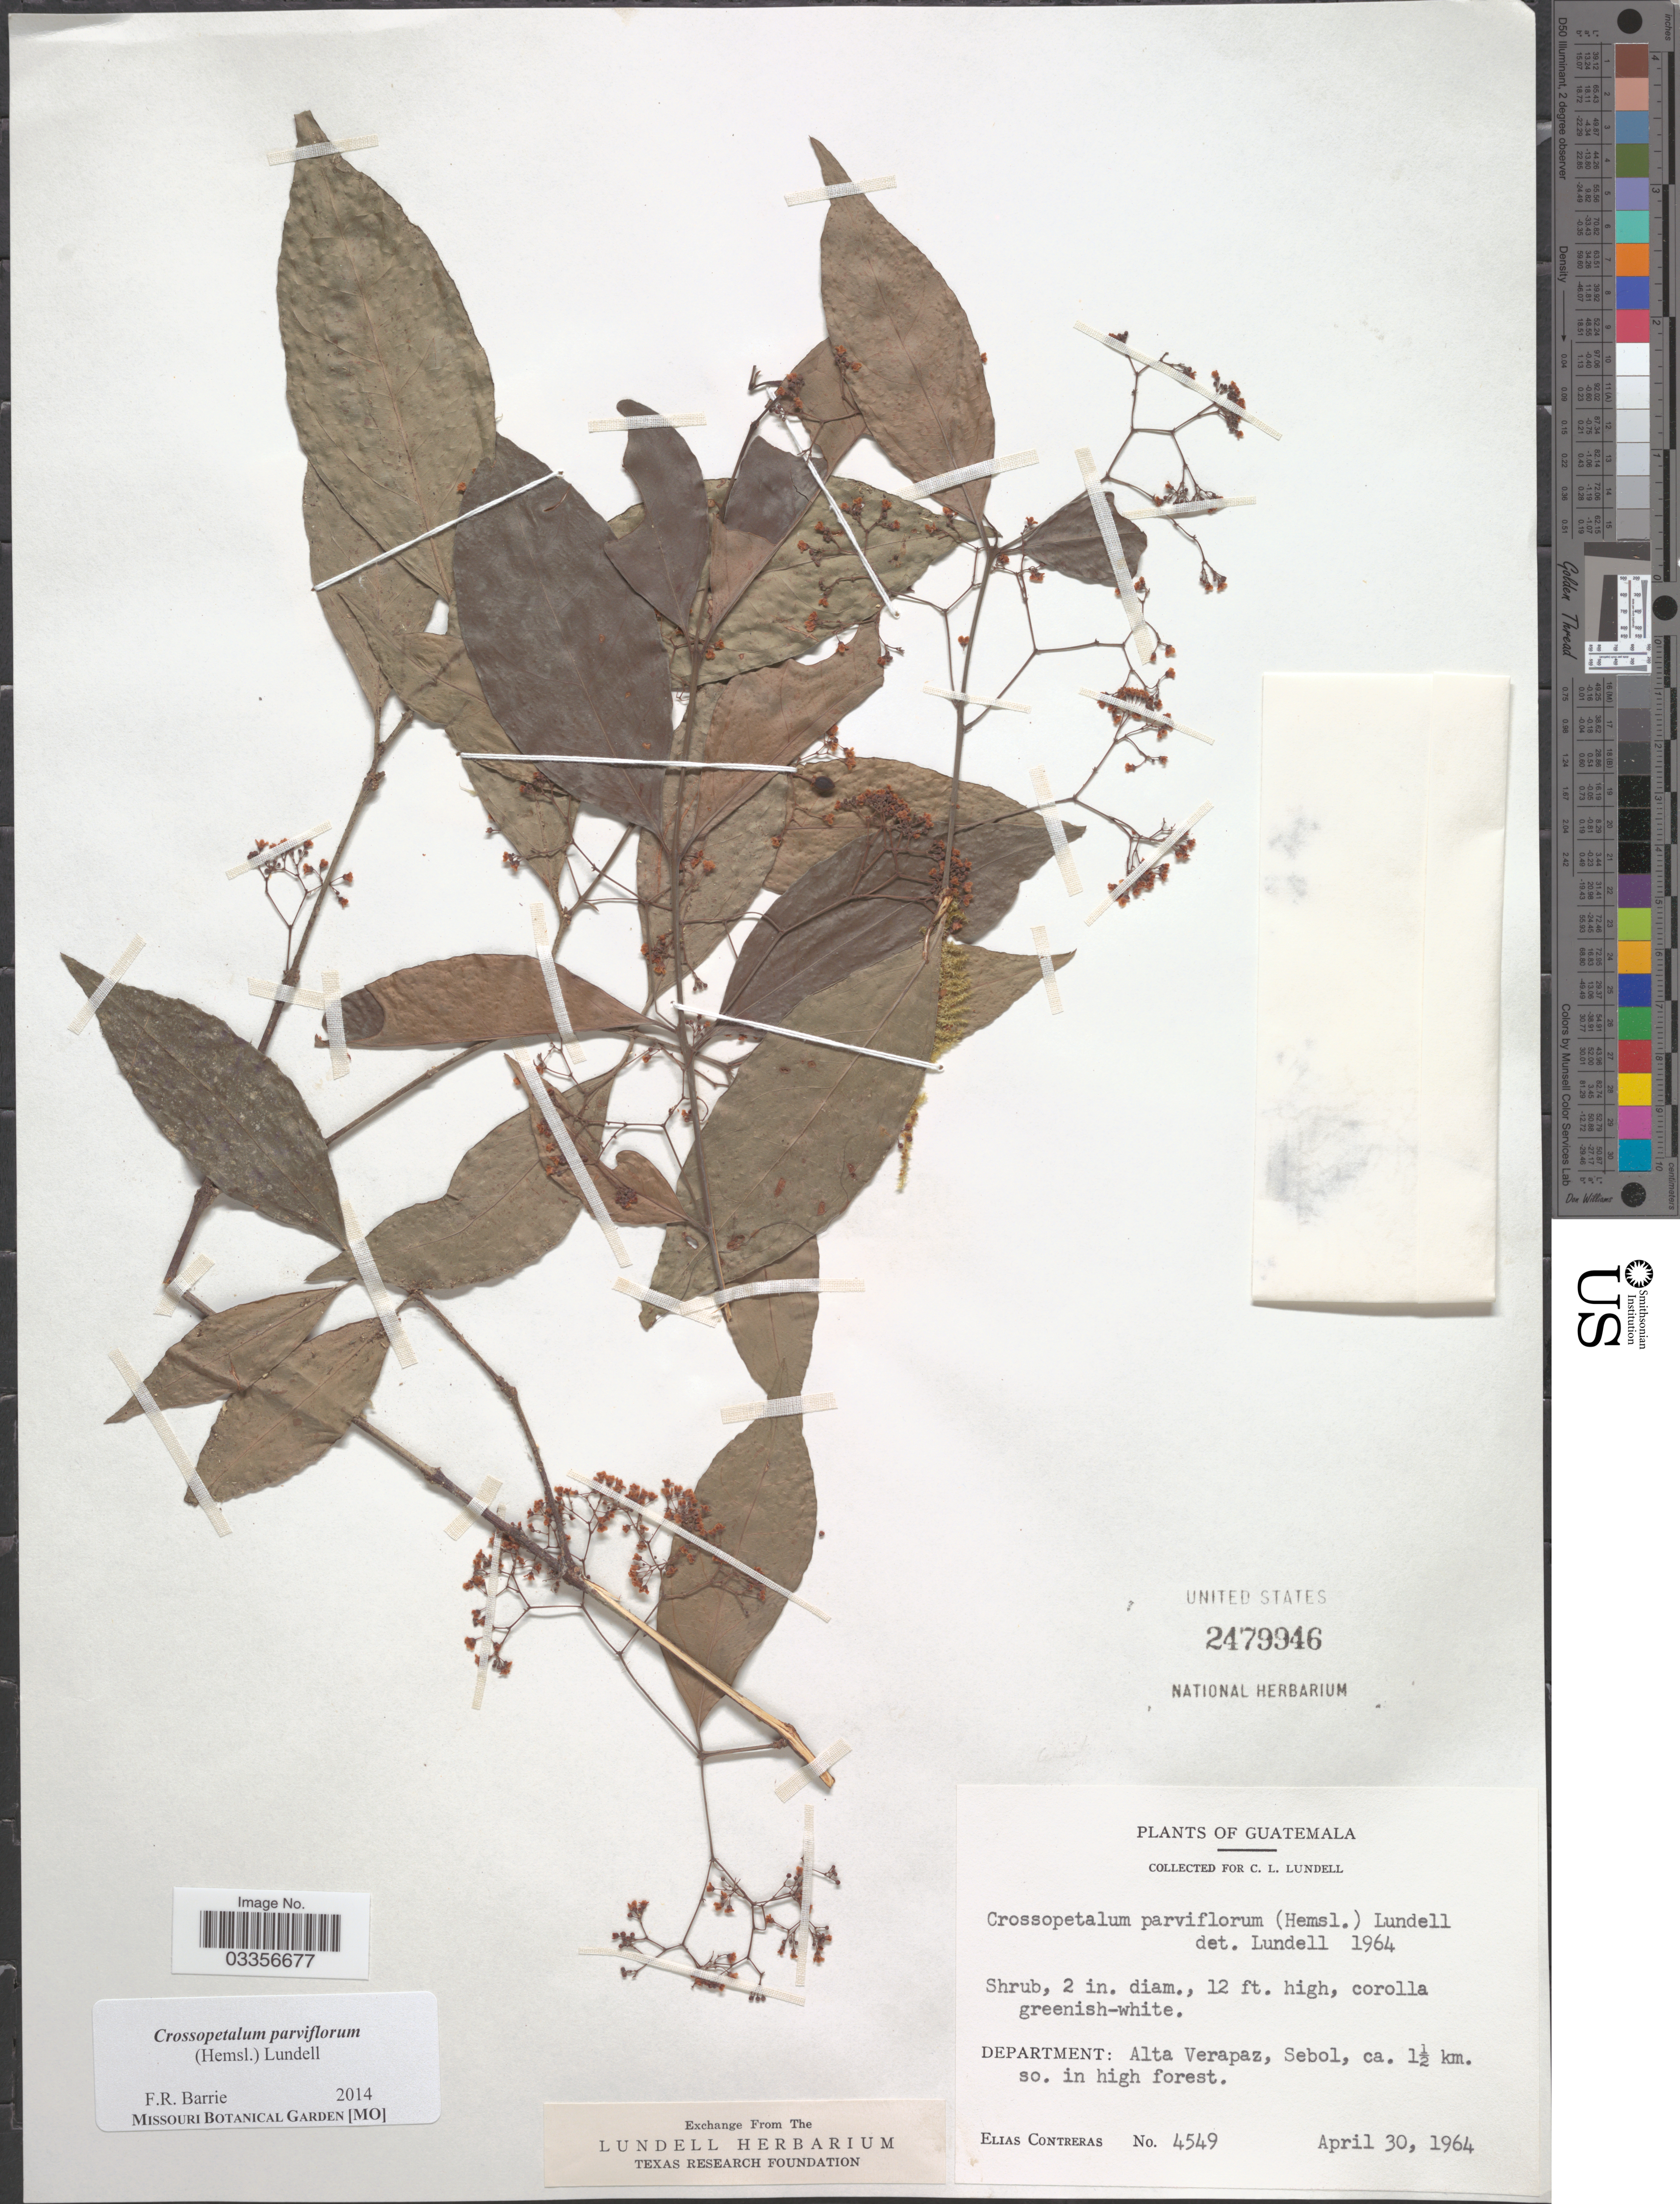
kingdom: Plantae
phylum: Tracheophyta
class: Magnoliopsida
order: Celastrales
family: Celastraceae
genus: Crossopetalum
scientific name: Crossopetalum parviflorum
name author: L.O. Williams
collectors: E. Contreras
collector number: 4549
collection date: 1964-04-30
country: Guatemala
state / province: Alta Verapaz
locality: Department of Alta Verapaz, Sebol, ca. 1½ km. so. in high forest.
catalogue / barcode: US 2479946